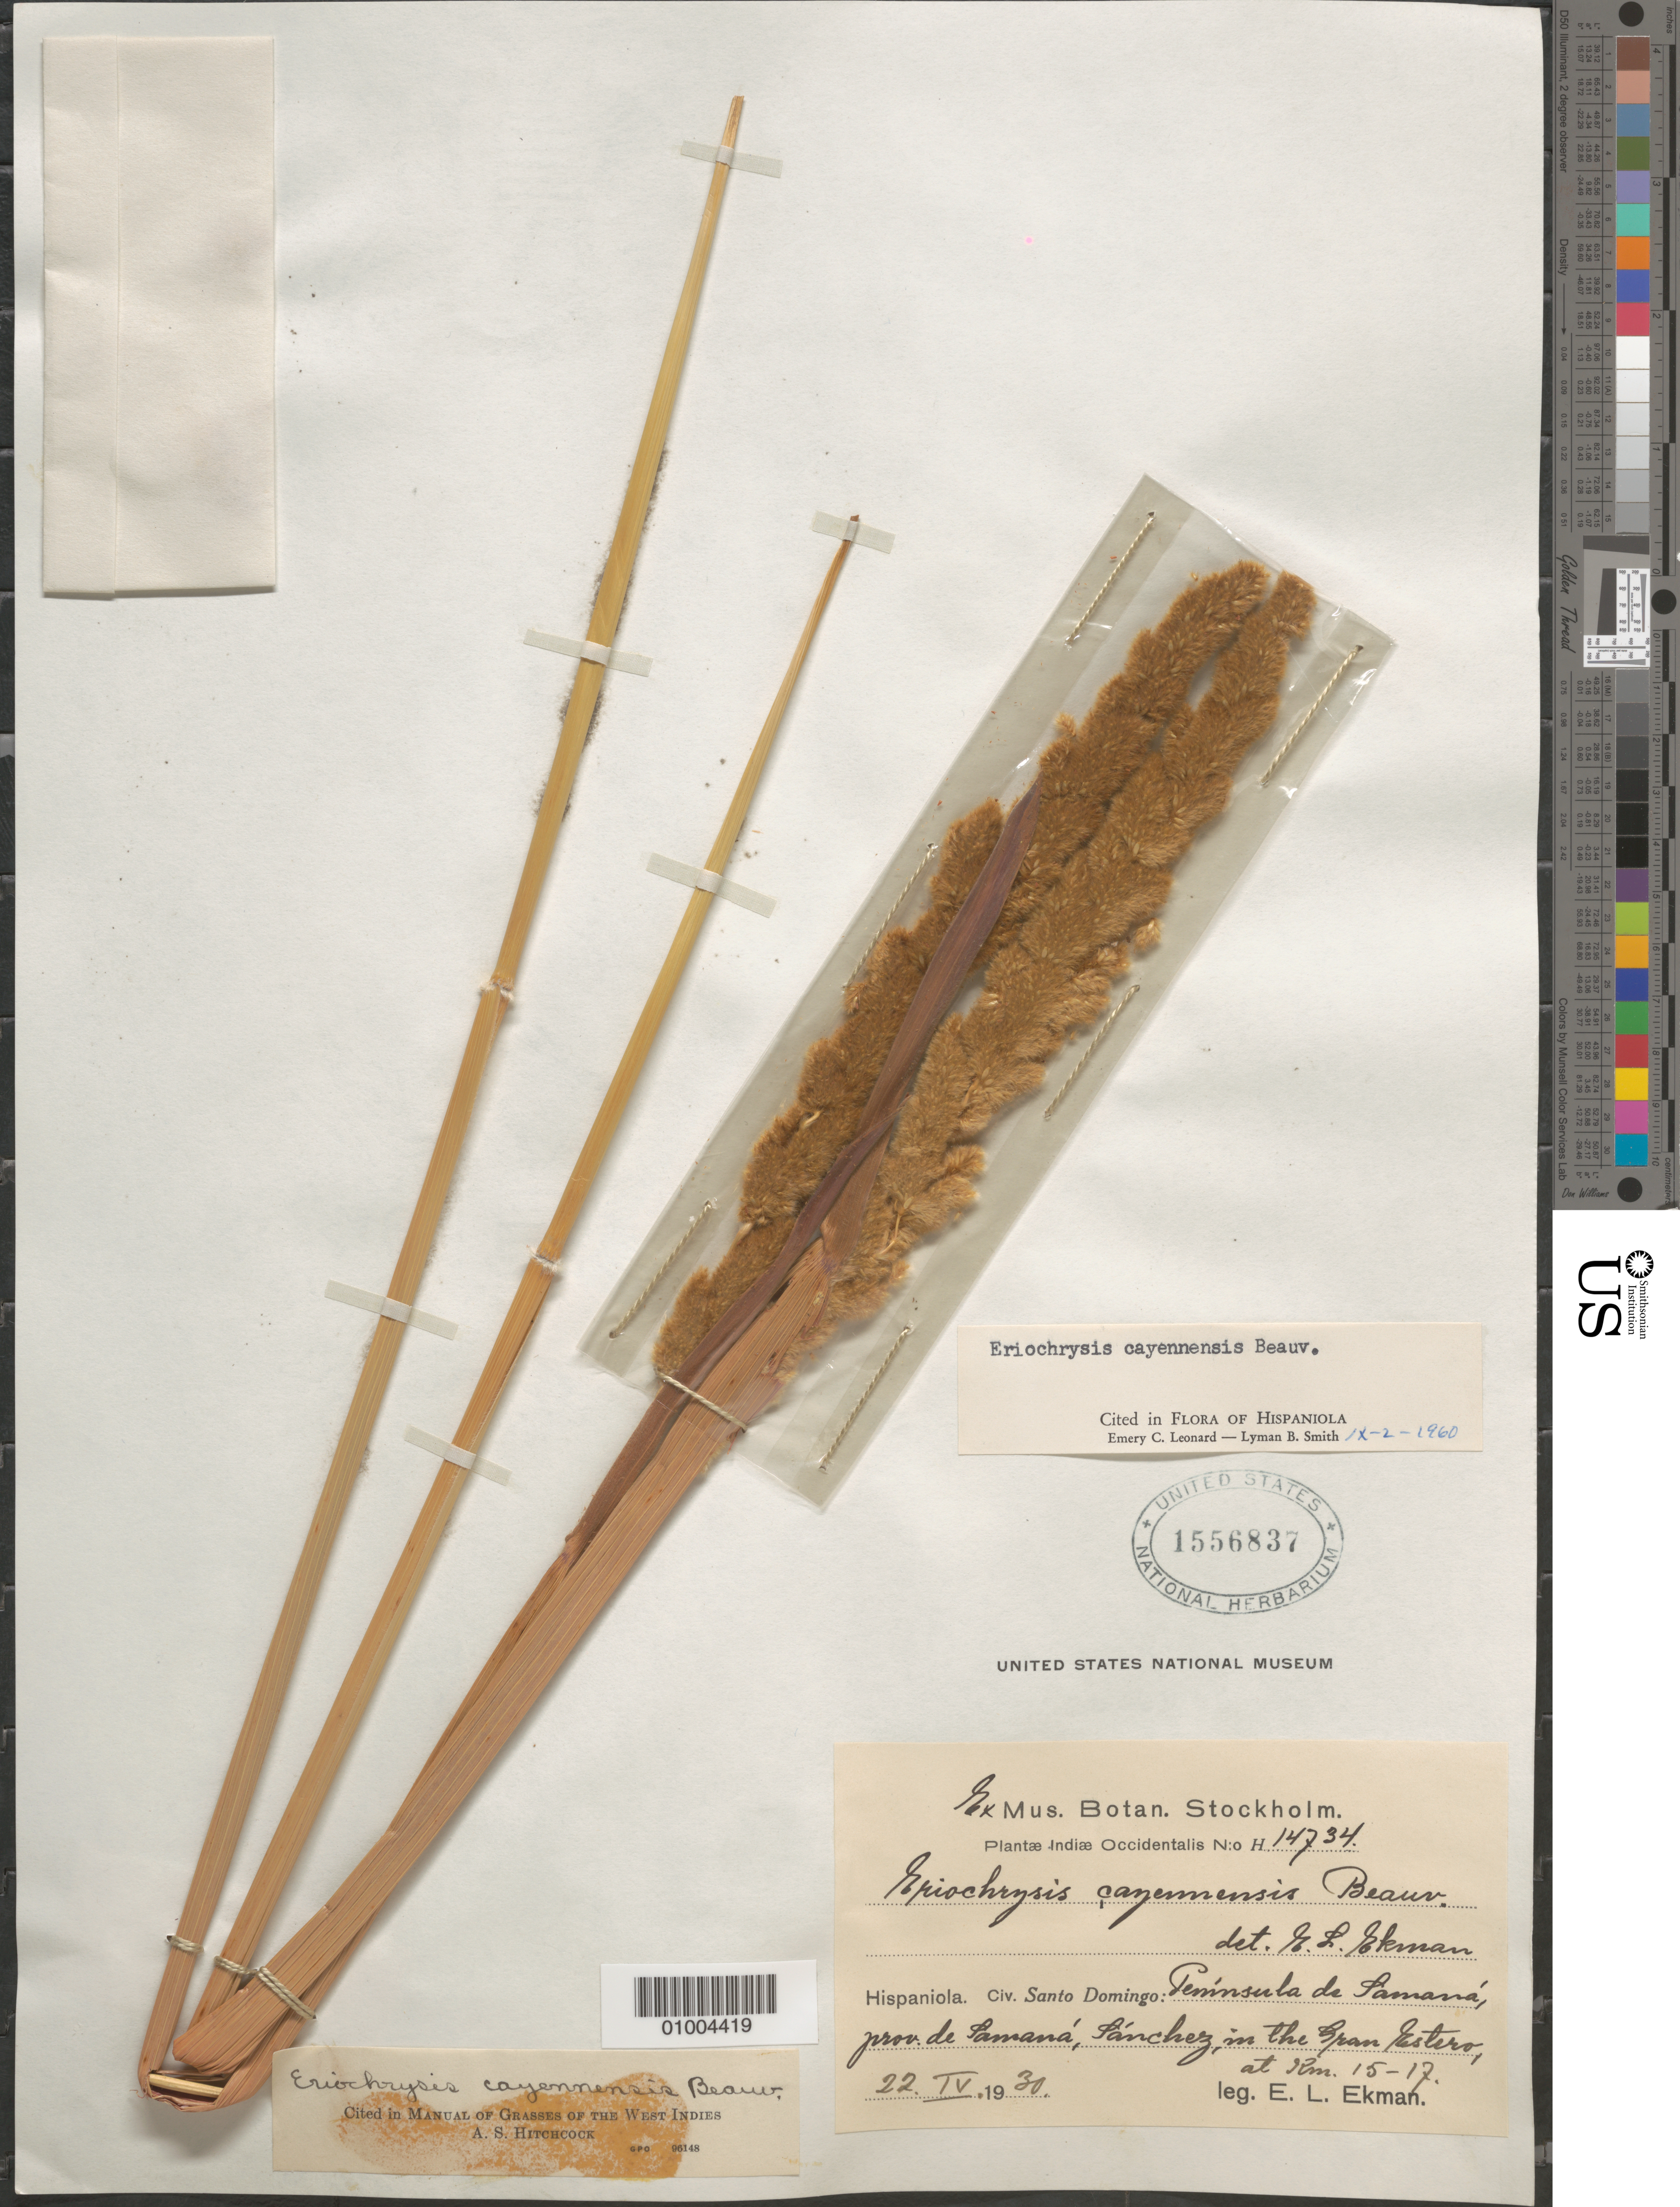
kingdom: Plantae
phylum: Tracheophyta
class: Liliopsida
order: Poales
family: Poaceae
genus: Eriochrysis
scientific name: Eriochrysis cayennensis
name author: P. Beauv.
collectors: E. L. Ekman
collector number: H 14734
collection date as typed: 22 Apr 1930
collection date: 1930-04-22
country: Dominican Republic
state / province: Samaná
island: Hispaniola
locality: Sanchez, in the Gran Estero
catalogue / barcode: US 1556837